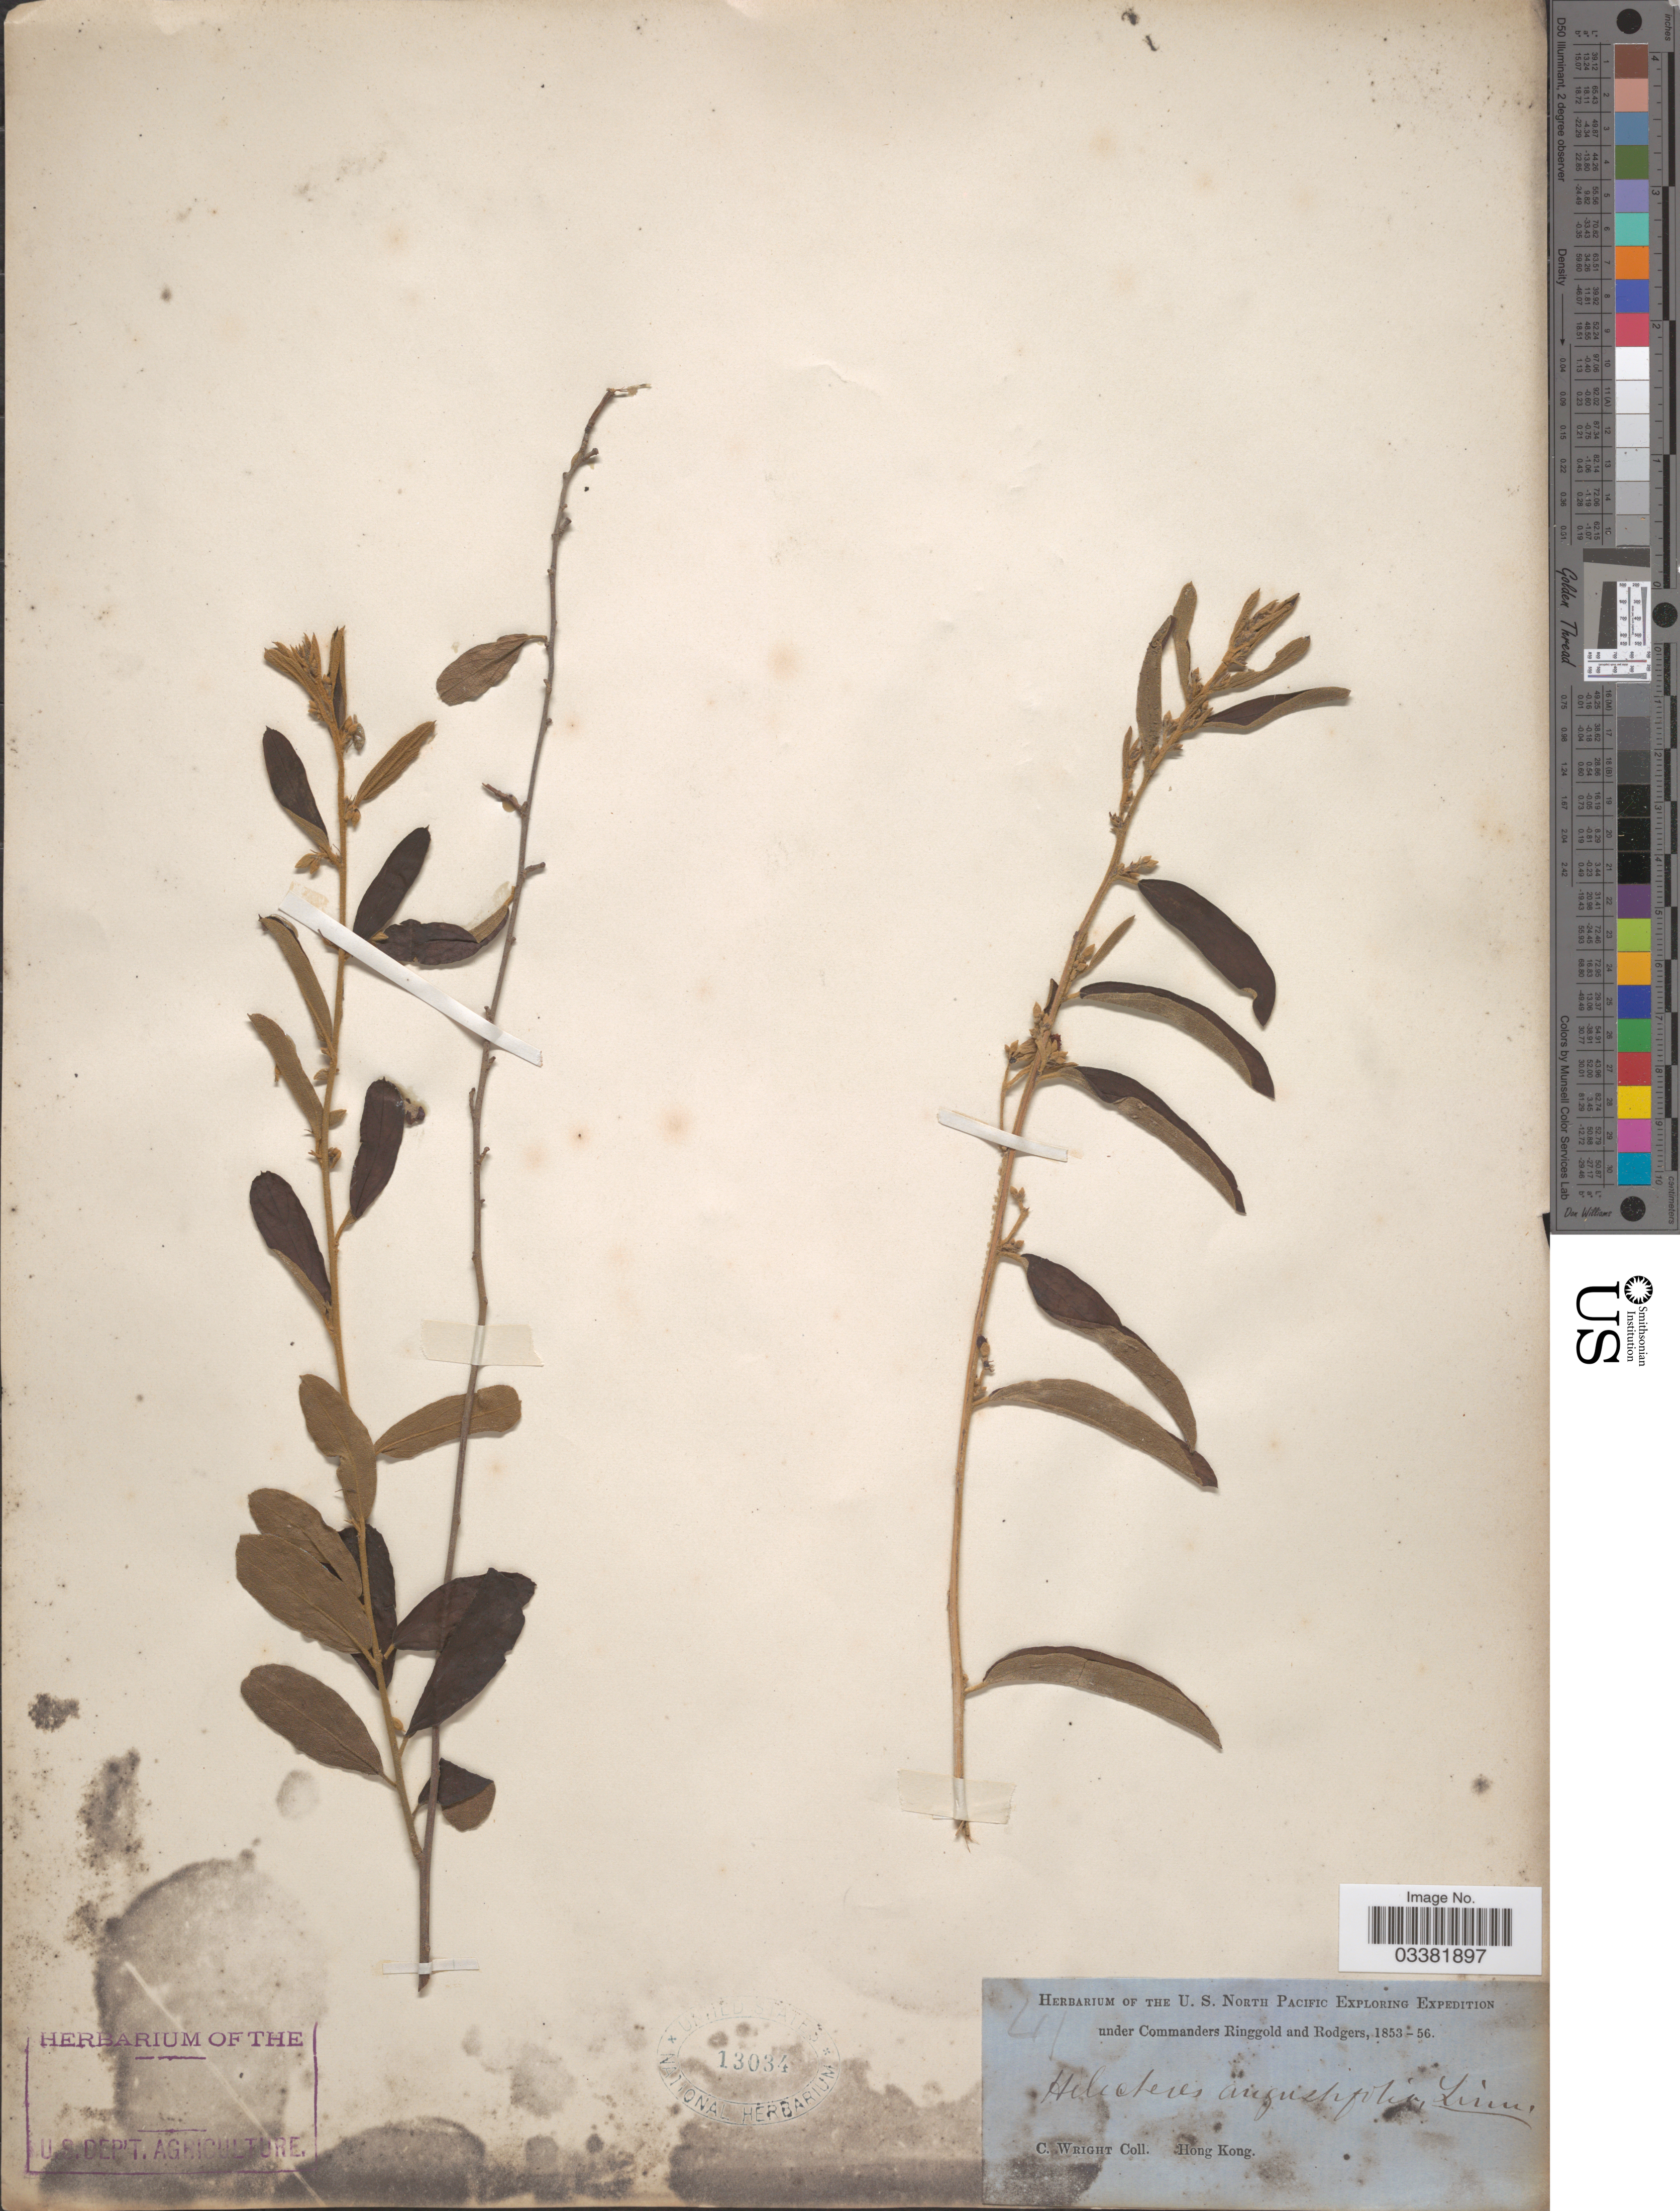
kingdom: Plantae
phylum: Tracheophyta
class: Magnoliopsida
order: Malvales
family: Malvaceae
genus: Helicteres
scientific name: Helicteres angustifolia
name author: L.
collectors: C. Wright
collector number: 41*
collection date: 1853/1856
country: China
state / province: Hong Kong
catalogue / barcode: US 13034